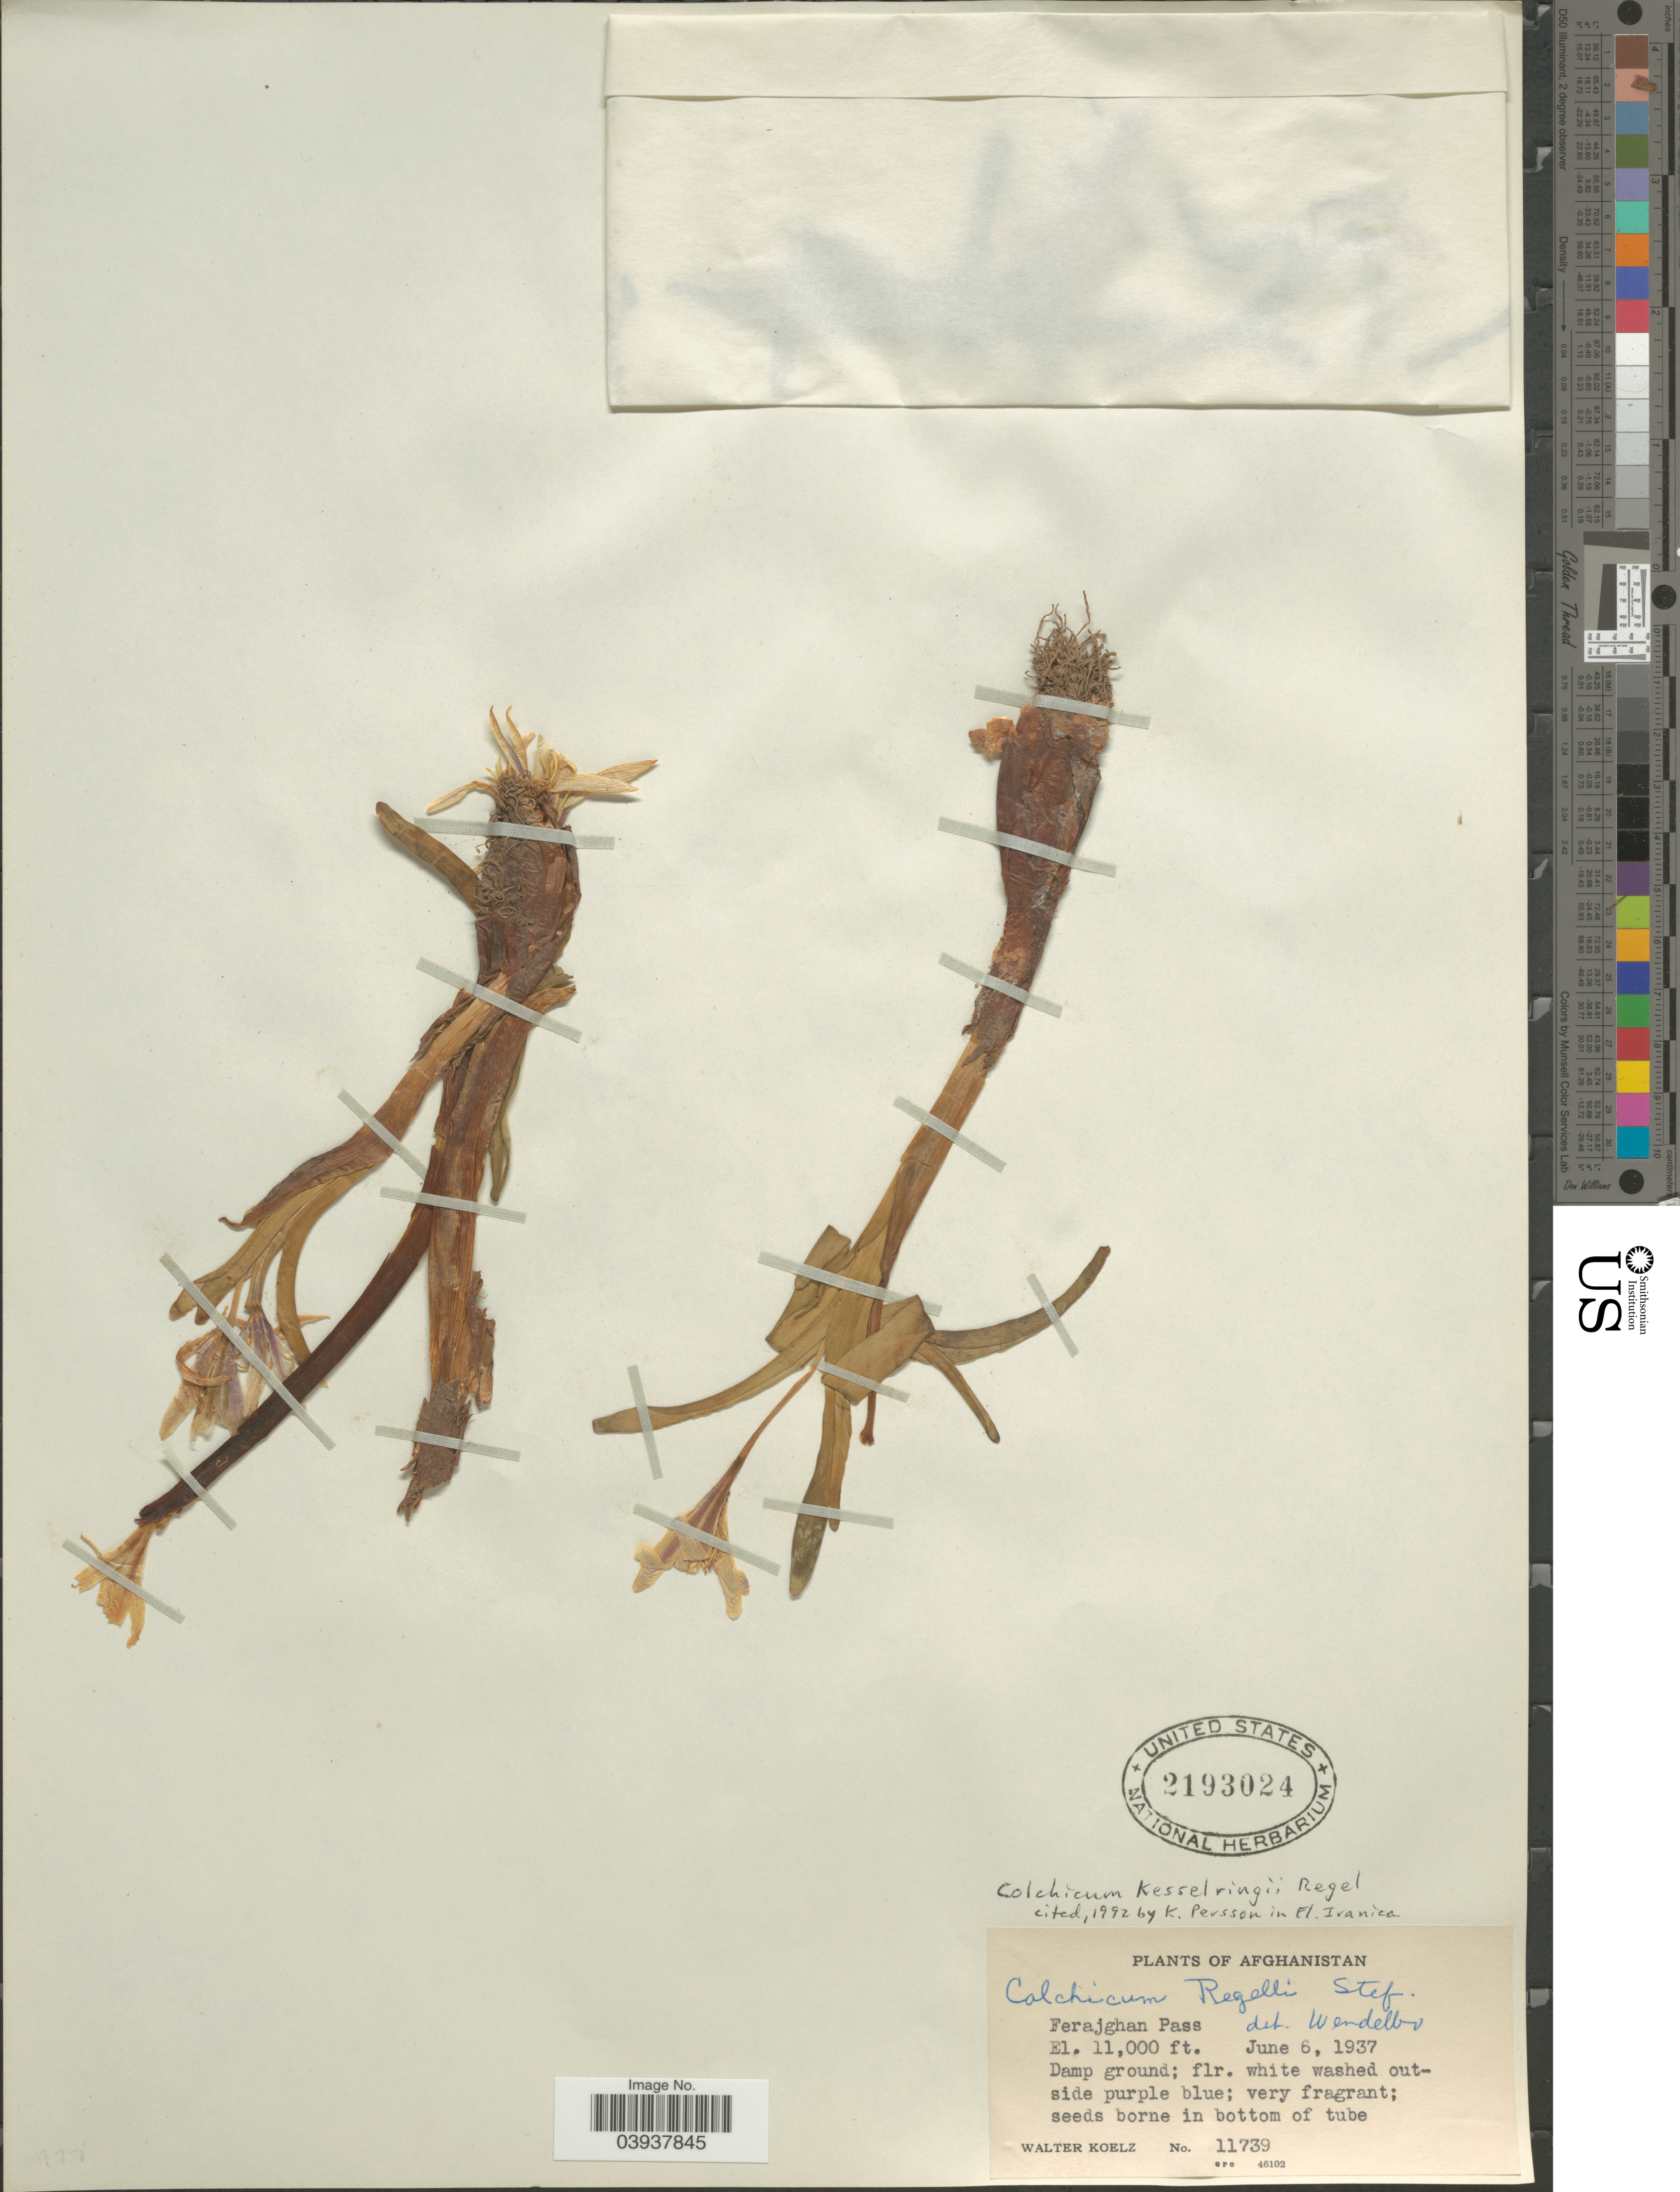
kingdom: Plantae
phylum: Tracheophyta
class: Liliopsida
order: Liliales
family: Colchicaceae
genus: Colchicum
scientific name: Colchicum kesselringii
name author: Regel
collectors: W. N. Koelz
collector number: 11739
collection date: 1937-06-06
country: Afghanistan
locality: Ferajghan Pass.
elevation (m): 3353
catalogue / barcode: US 2193024